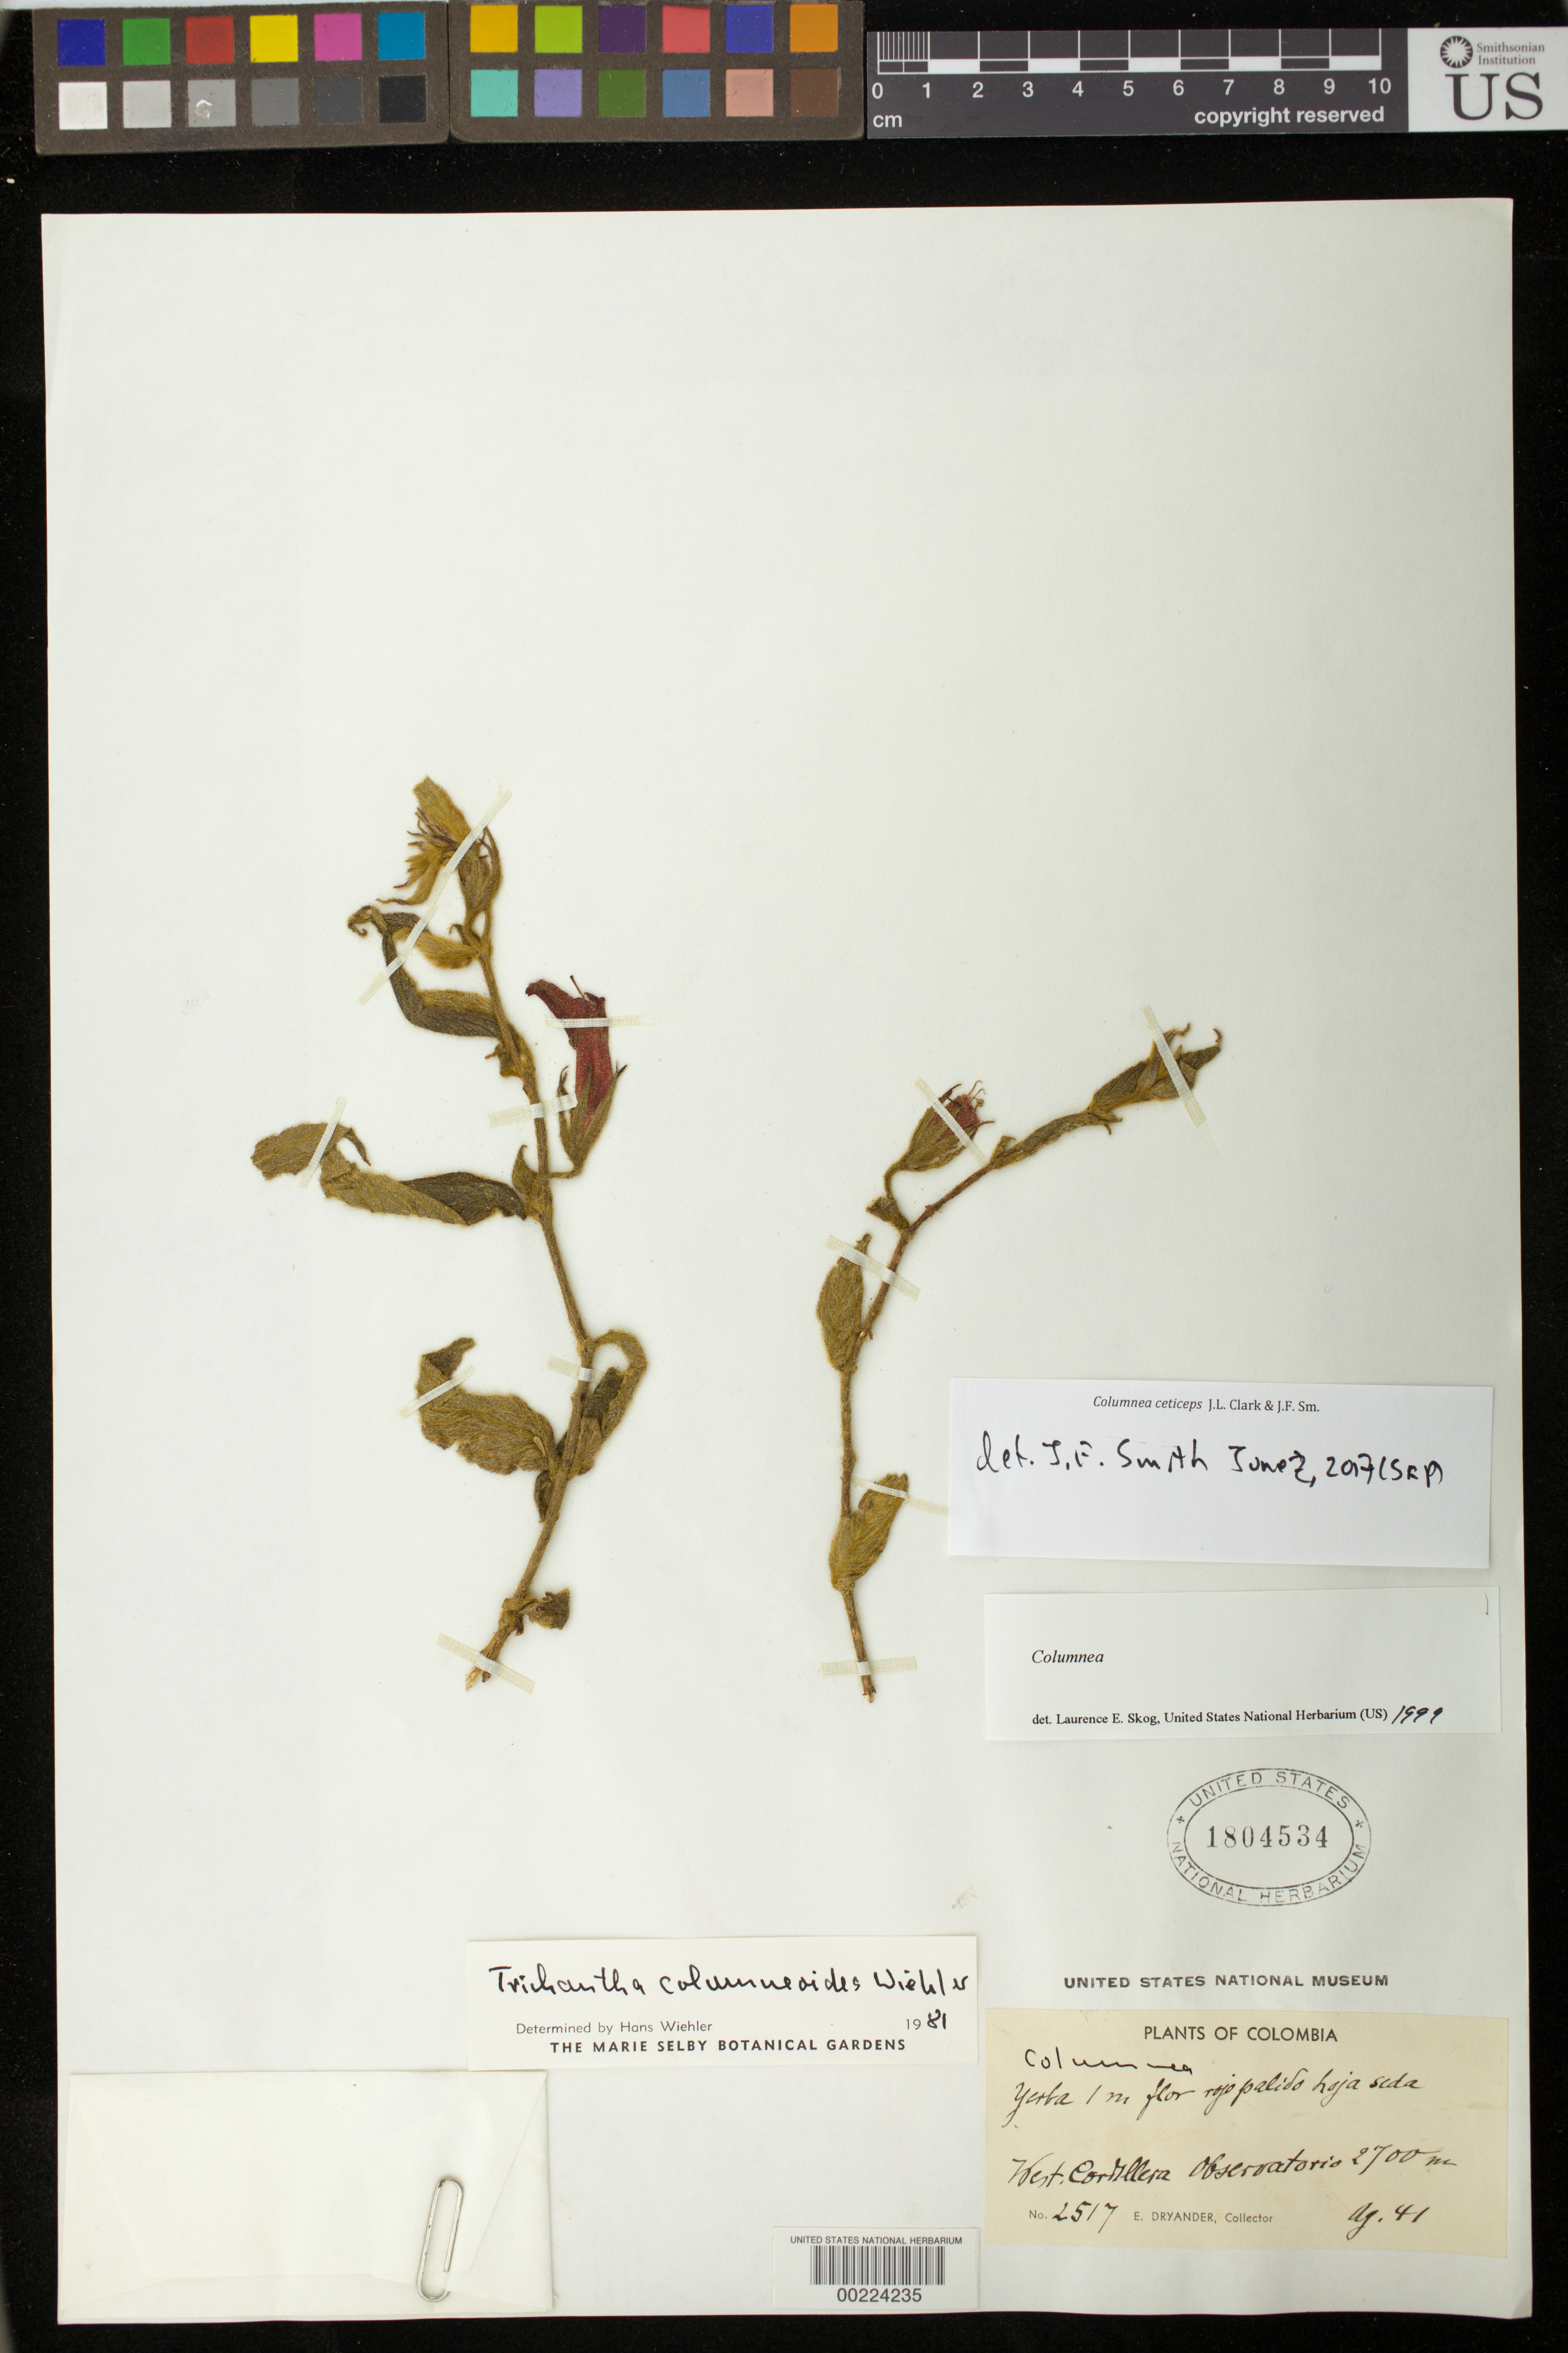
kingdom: Plantae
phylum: Tracheophyta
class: Magnoliopsida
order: Lamiales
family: Gesneriaceae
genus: Columnea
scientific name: Columnea ceticeps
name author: J.L. Clark & J.F. Sm.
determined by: Smith, J. F.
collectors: E. I. Dryander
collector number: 2517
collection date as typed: Aug 1941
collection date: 1941-08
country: Colombia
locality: West. Cordillera Observatorio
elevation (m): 2700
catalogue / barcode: US 1804534